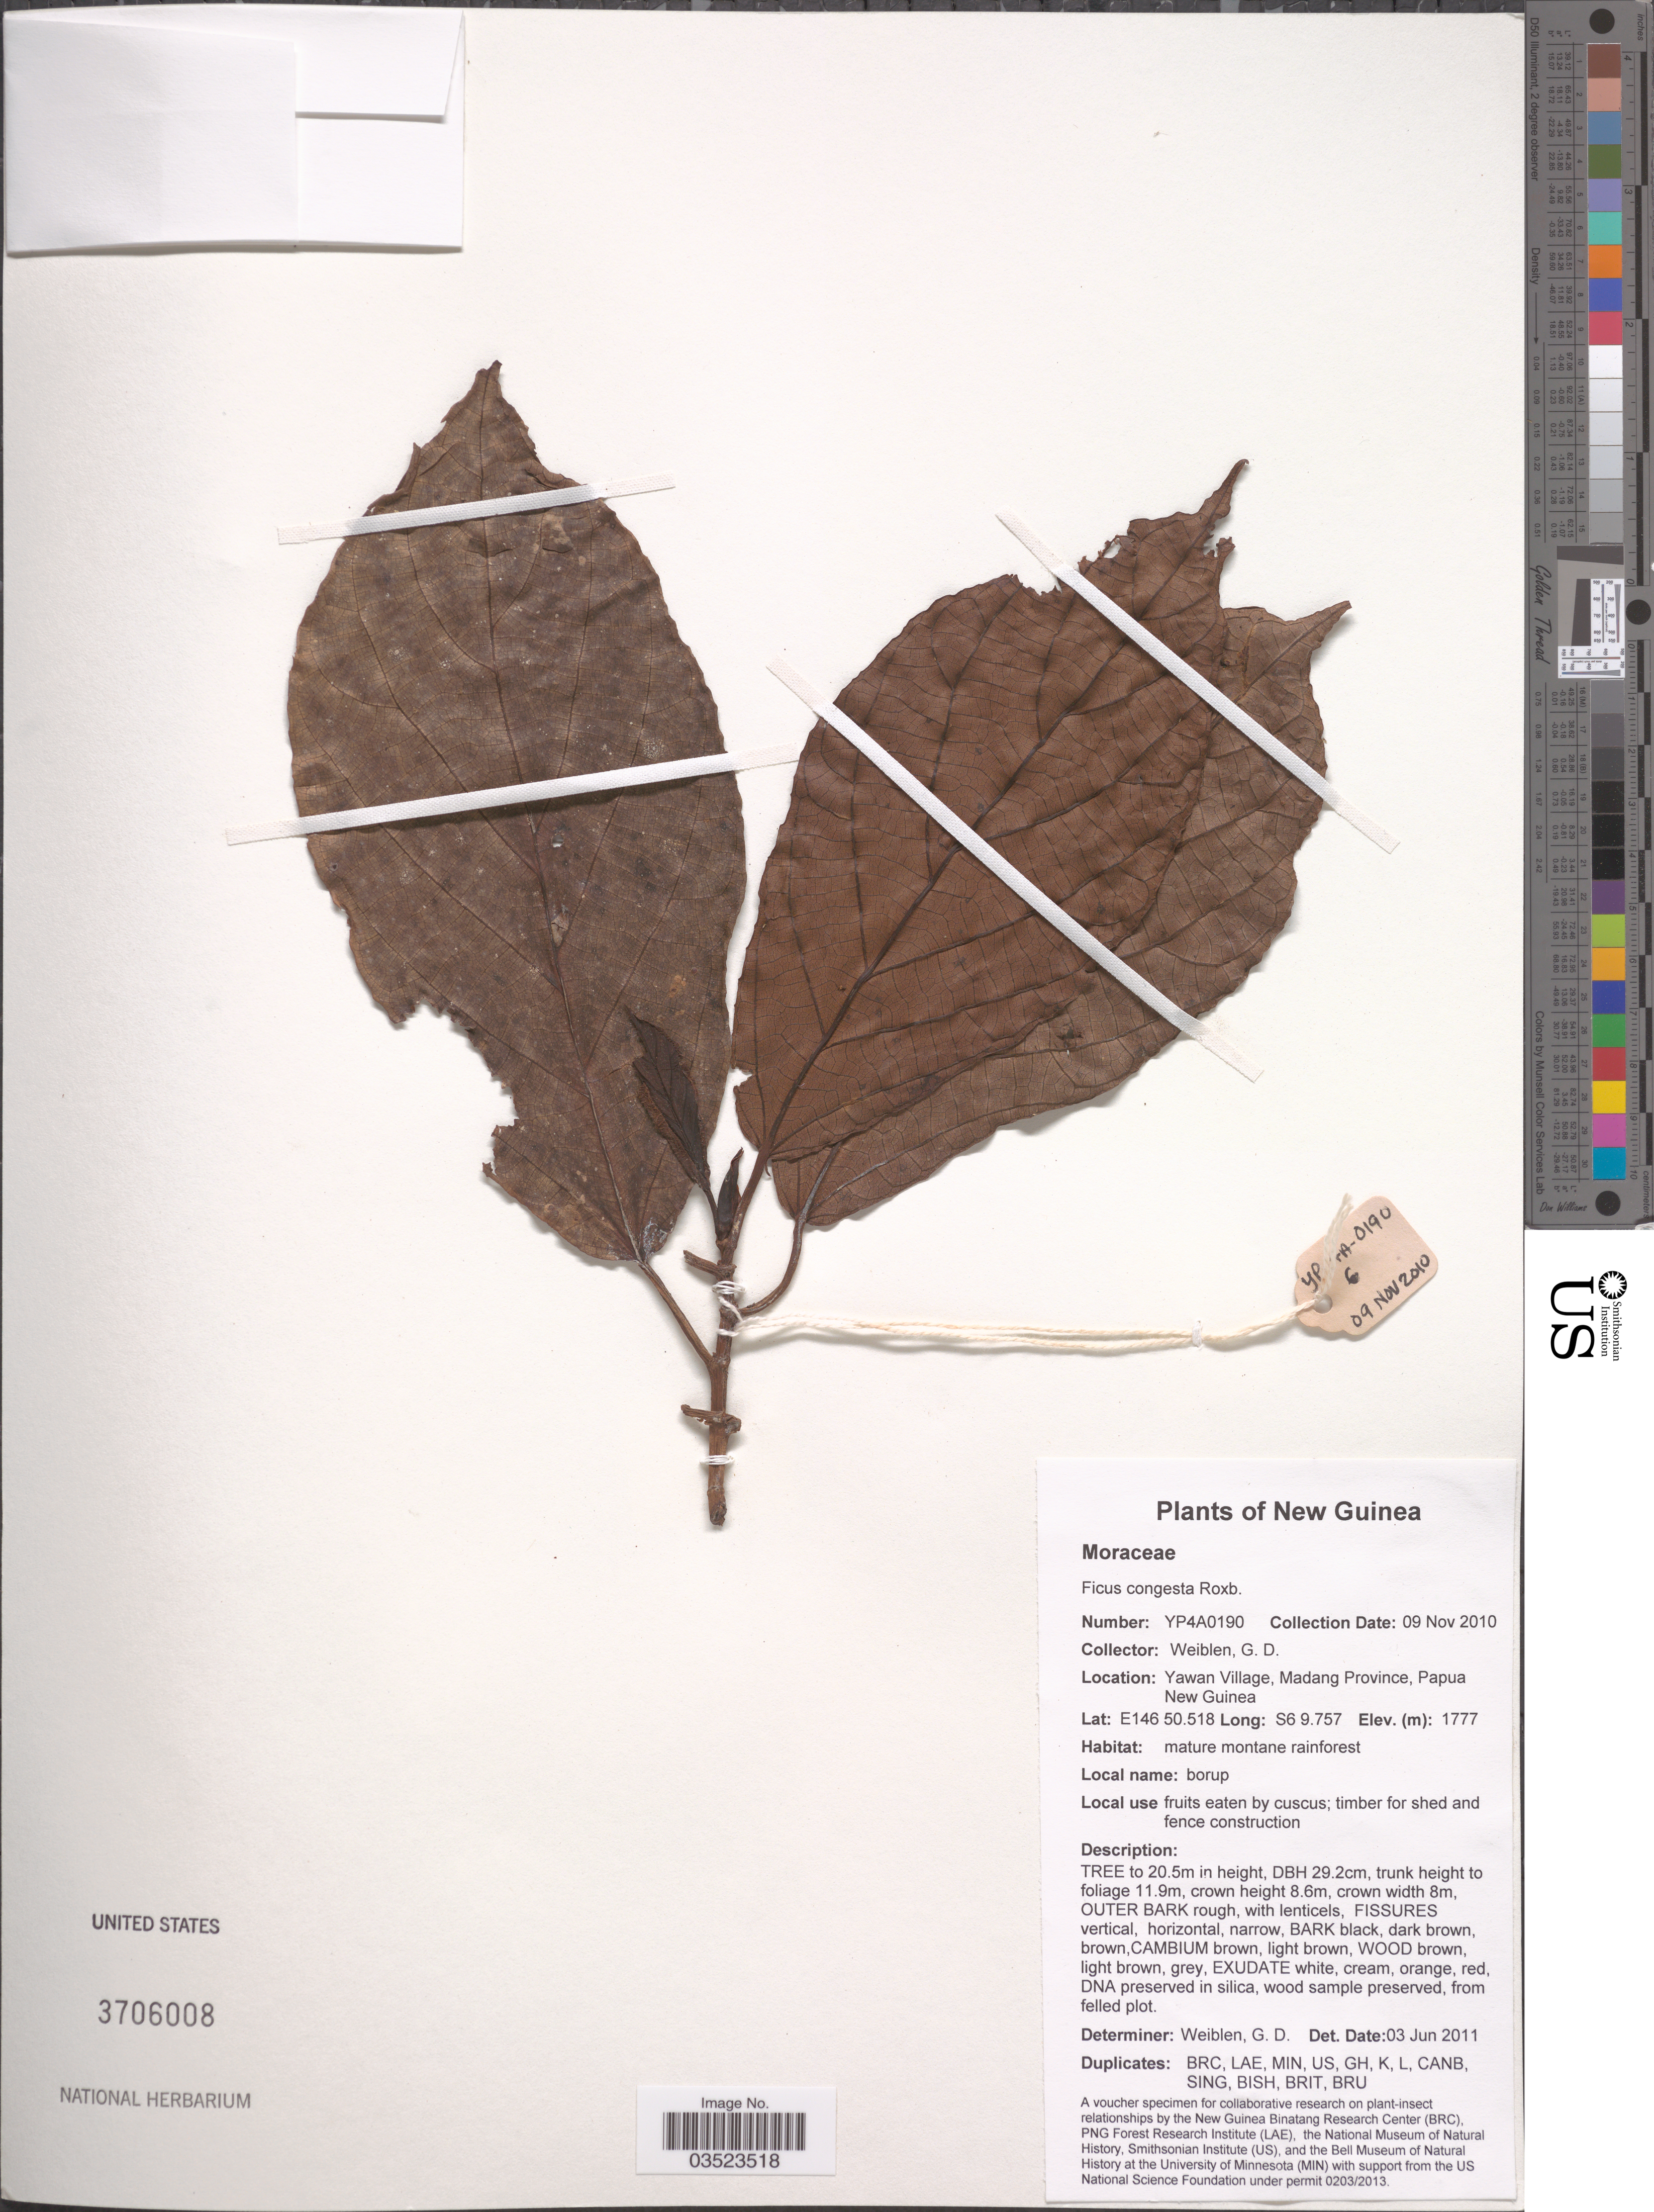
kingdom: Plantae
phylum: Tracheophyta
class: Magnoliopsida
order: Rosales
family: Moraceae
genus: Ficus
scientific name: Ficus congesta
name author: Roxb.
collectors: G. D. Weiblen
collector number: YP4A0190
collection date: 2010-11-19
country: Papua New Guinea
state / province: Madang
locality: New Guinea. Yawan Village.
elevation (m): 1777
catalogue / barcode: US 3706008